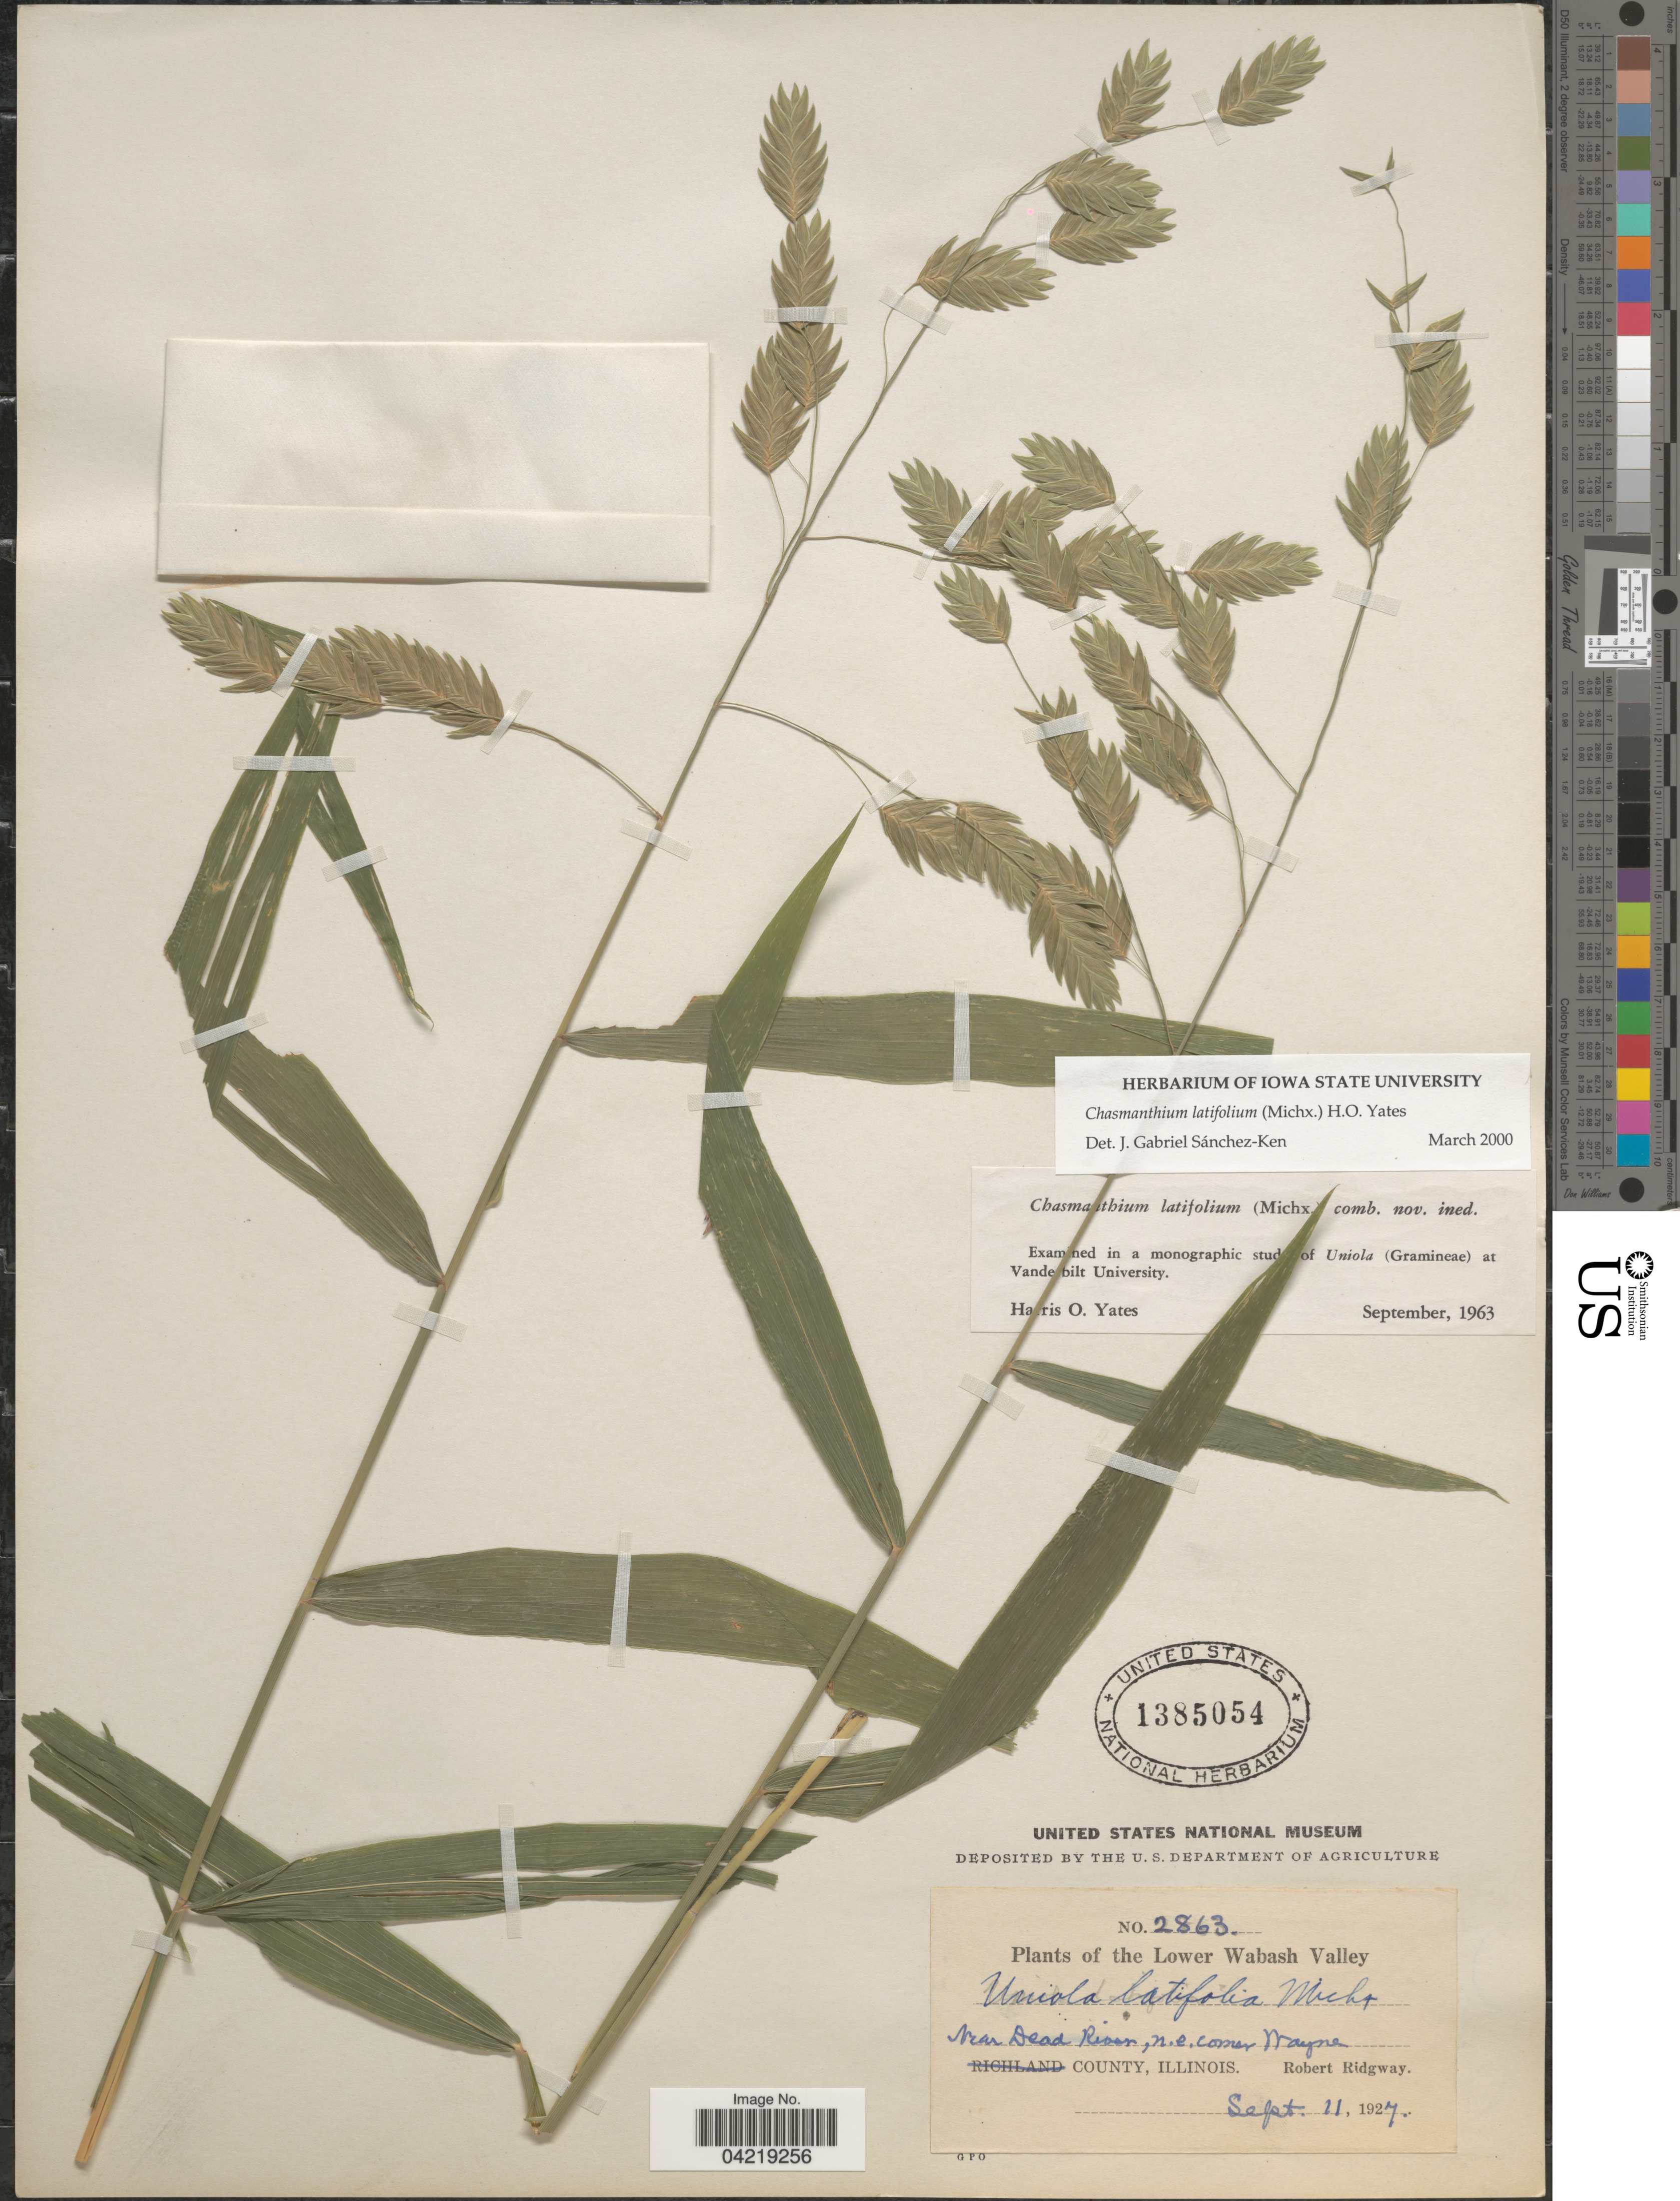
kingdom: Plantae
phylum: Tracheophyta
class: Liliopsida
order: Poales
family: Poaceae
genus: Chasmanthium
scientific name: Chasmanthium latifolium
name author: (Michx.) H.O. Yates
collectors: R. Ridgway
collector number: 2863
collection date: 1927-09-11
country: United States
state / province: Illinois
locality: The Lower Wabash Valley. Near Dead River, n.e. corner Wayne County.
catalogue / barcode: US 1385054